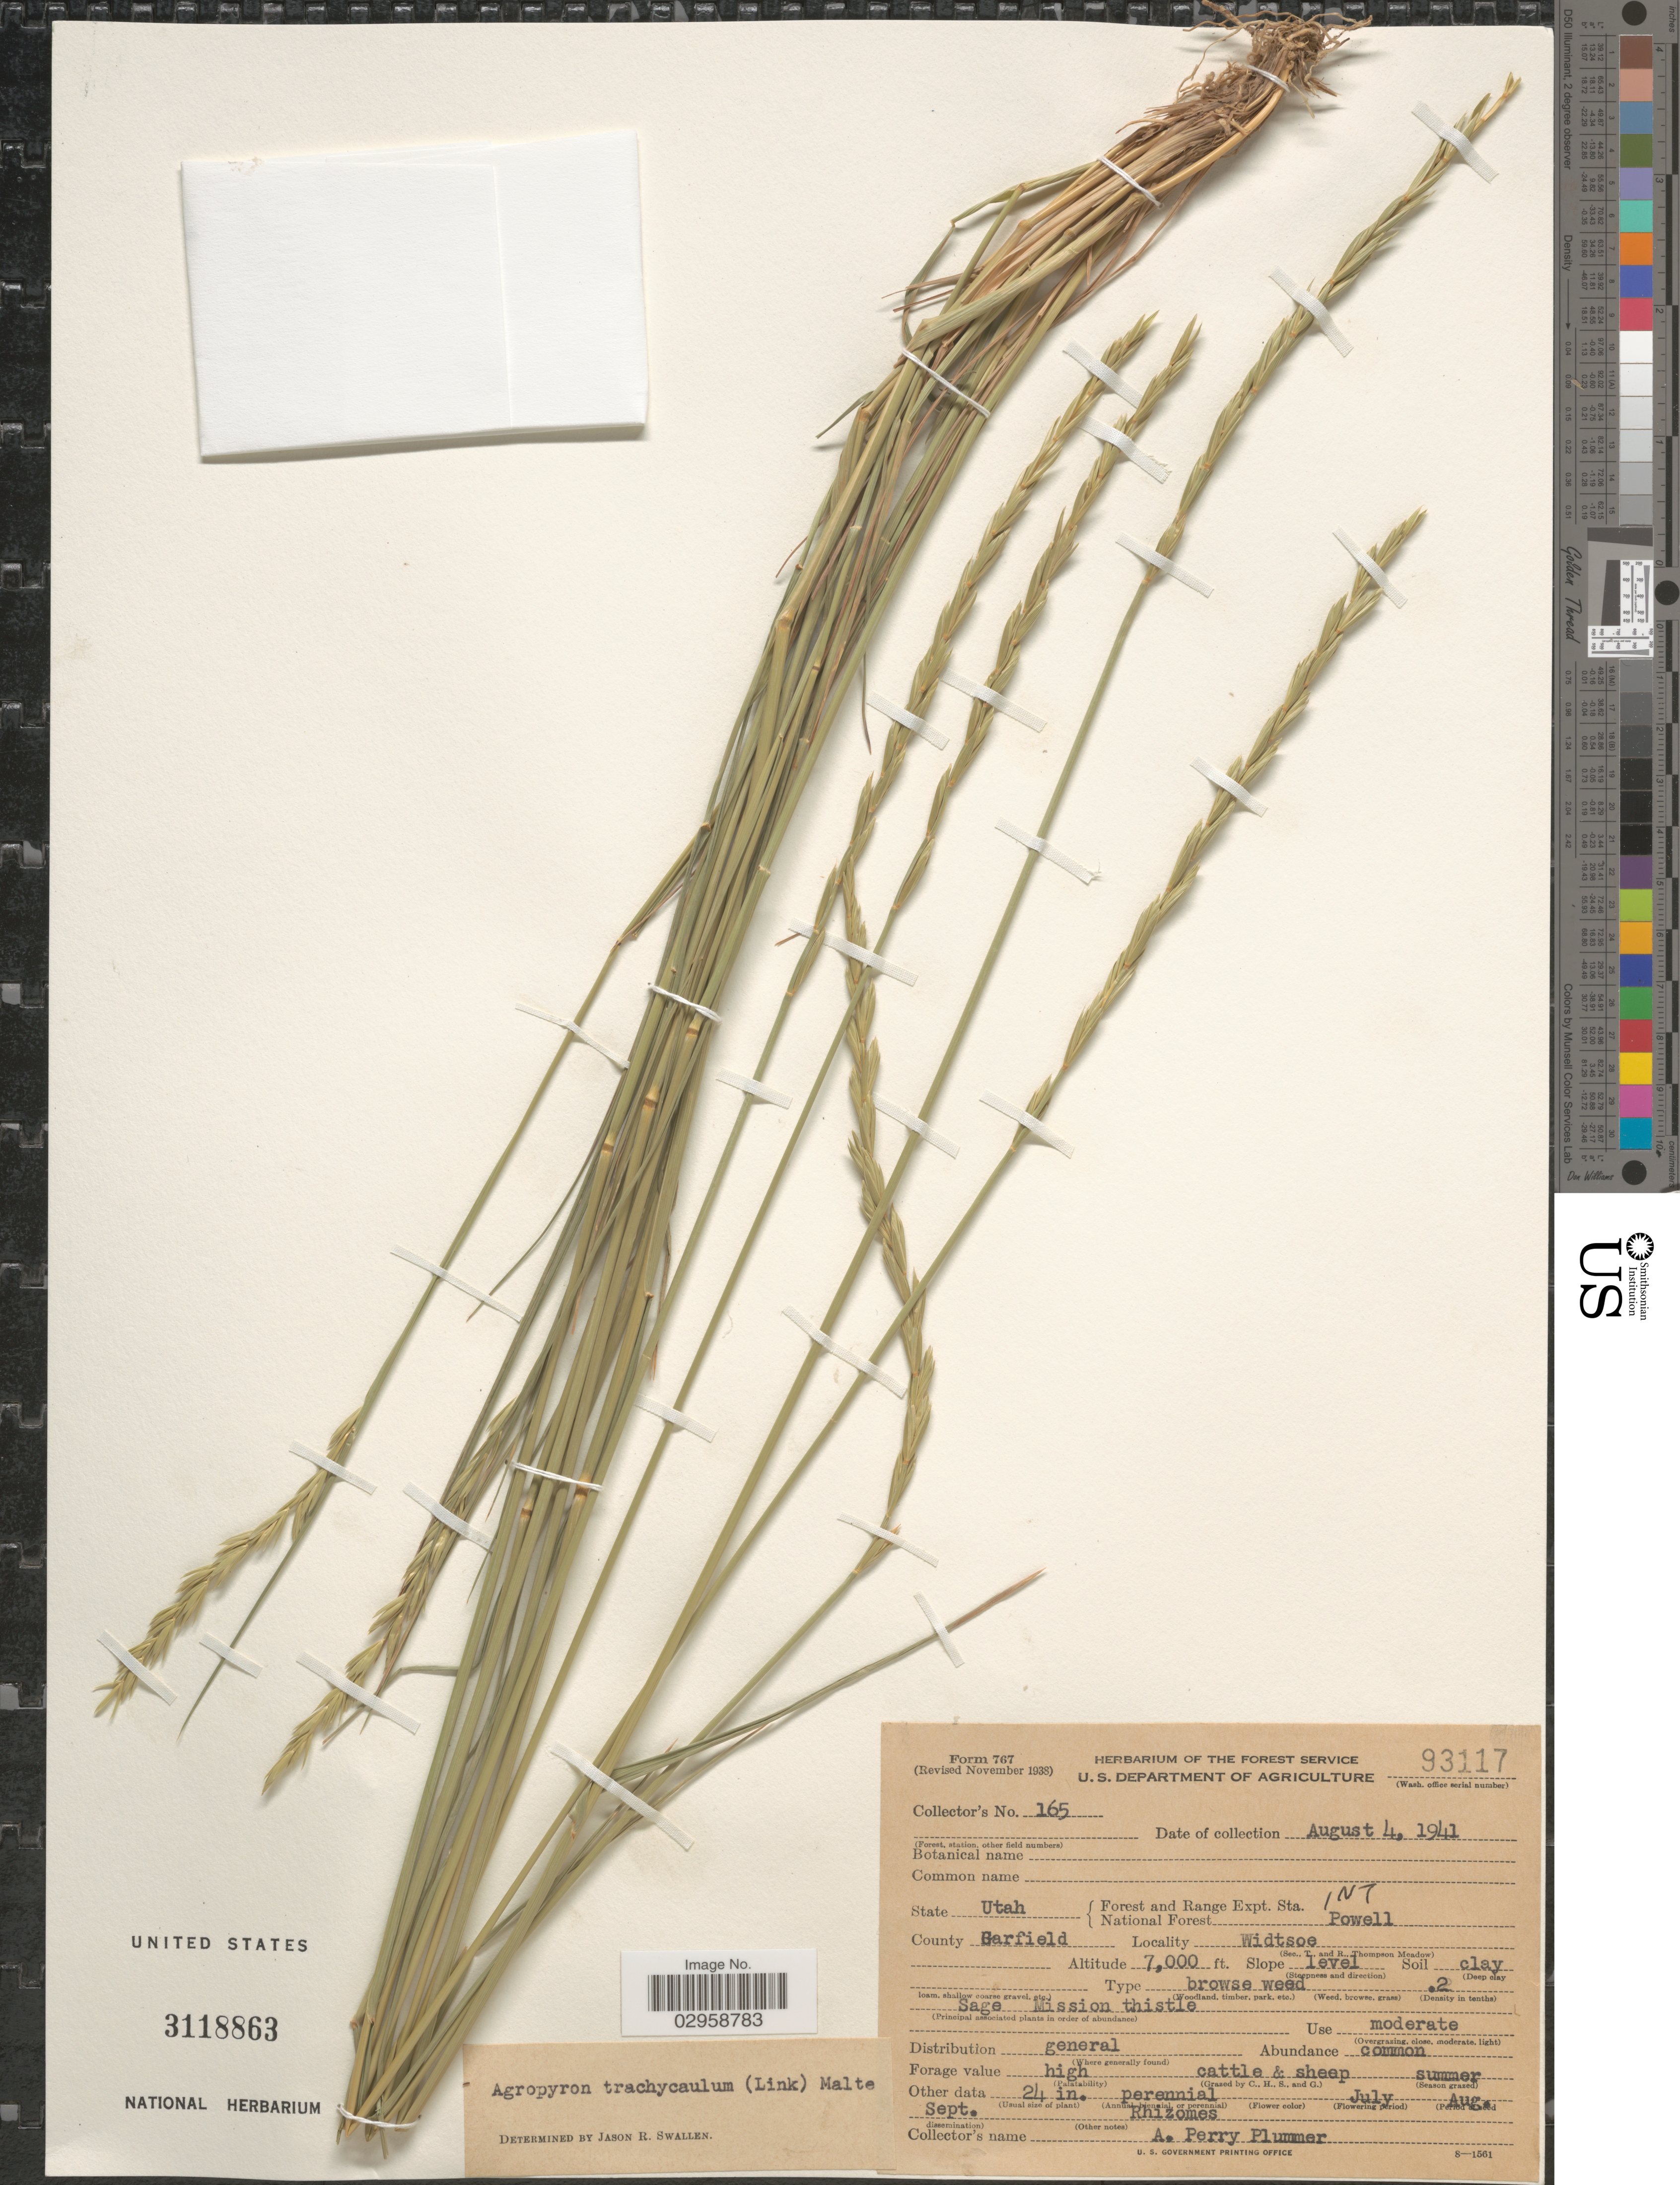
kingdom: Plantae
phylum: Tracheophyta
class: Liliopsida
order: Poales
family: Poaceae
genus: Elymus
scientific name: Elymus trachycaulus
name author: (Link) Gould ex Shinners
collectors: A. Plummer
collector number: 165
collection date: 1941-08-04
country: United States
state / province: Utah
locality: Forest and Range Expt. Sta. INT. County Garfield. Widtsoe.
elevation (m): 2134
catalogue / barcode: US 3118863